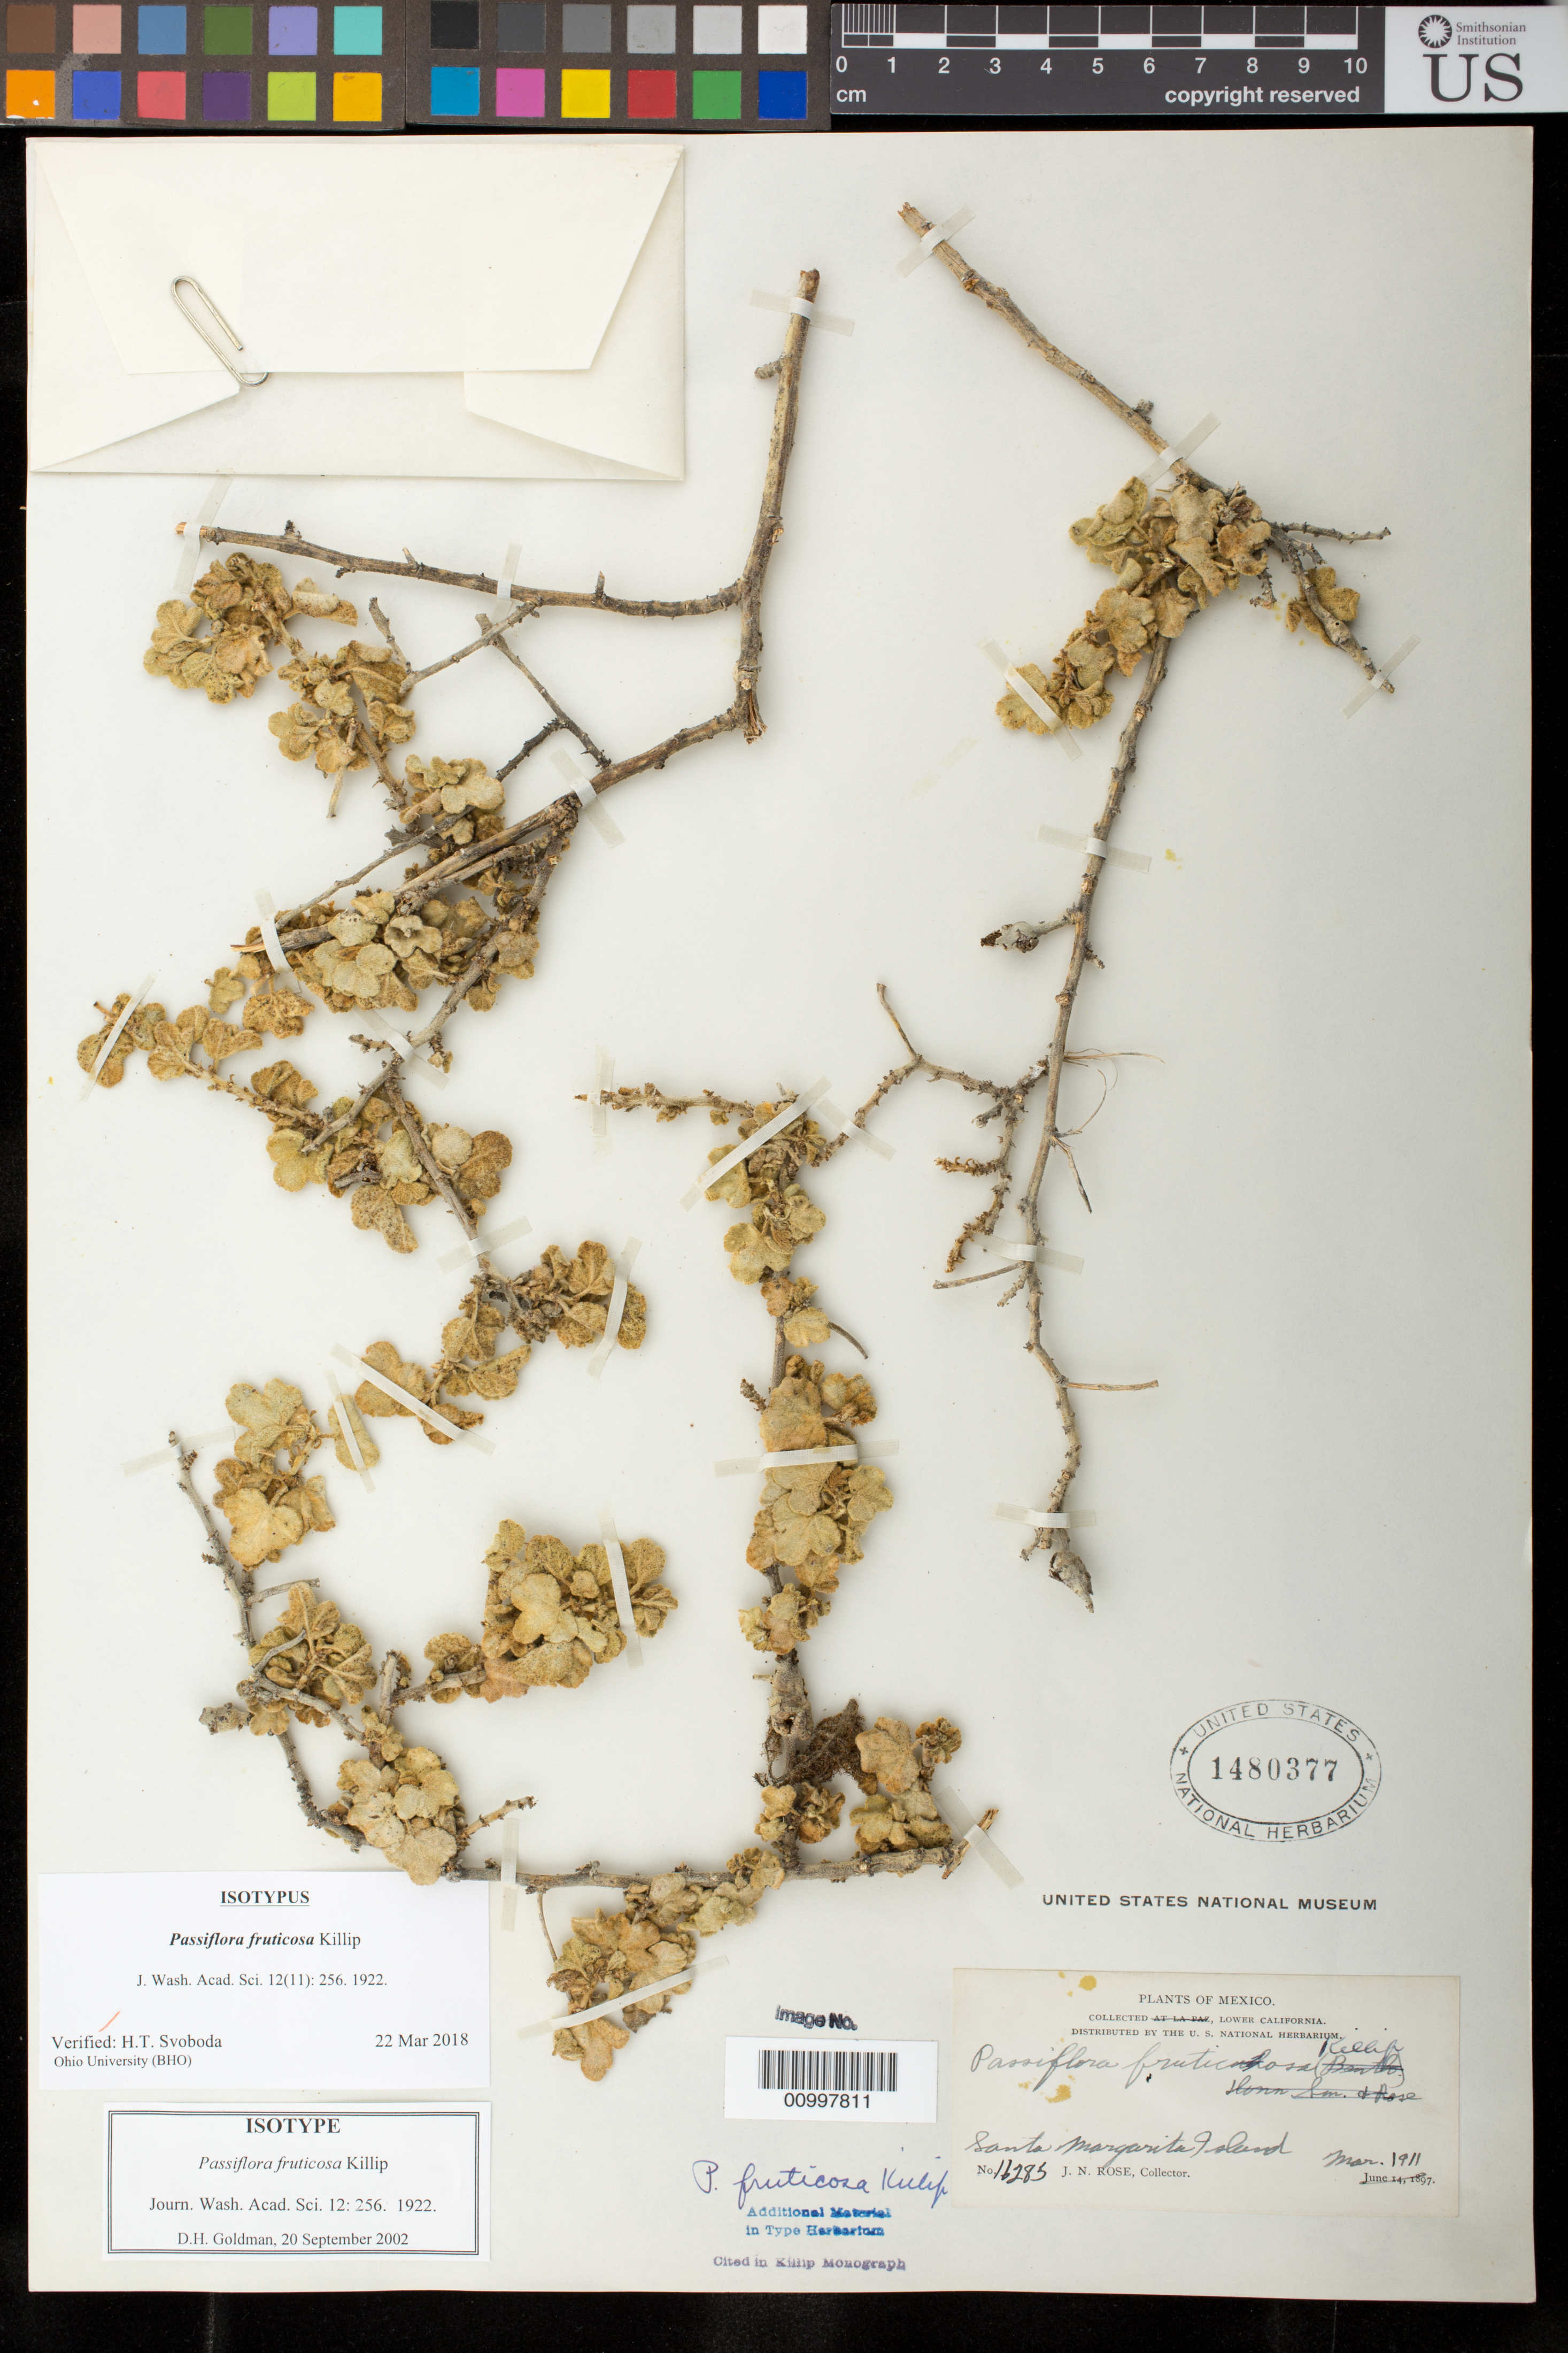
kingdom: Plantae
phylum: Tracheophyta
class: Magnoliopsida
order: Malpighiales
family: Passifloraceae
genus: Passiflora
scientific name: Passiflora fruticosa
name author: Killip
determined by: Goldman, D. H.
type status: Isotype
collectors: J. N. Rose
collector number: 16285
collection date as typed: Mar 1911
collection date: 1911-03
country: Mexico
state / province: Baja California Sur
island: Santa Margarita Island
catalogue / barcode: US 1480377